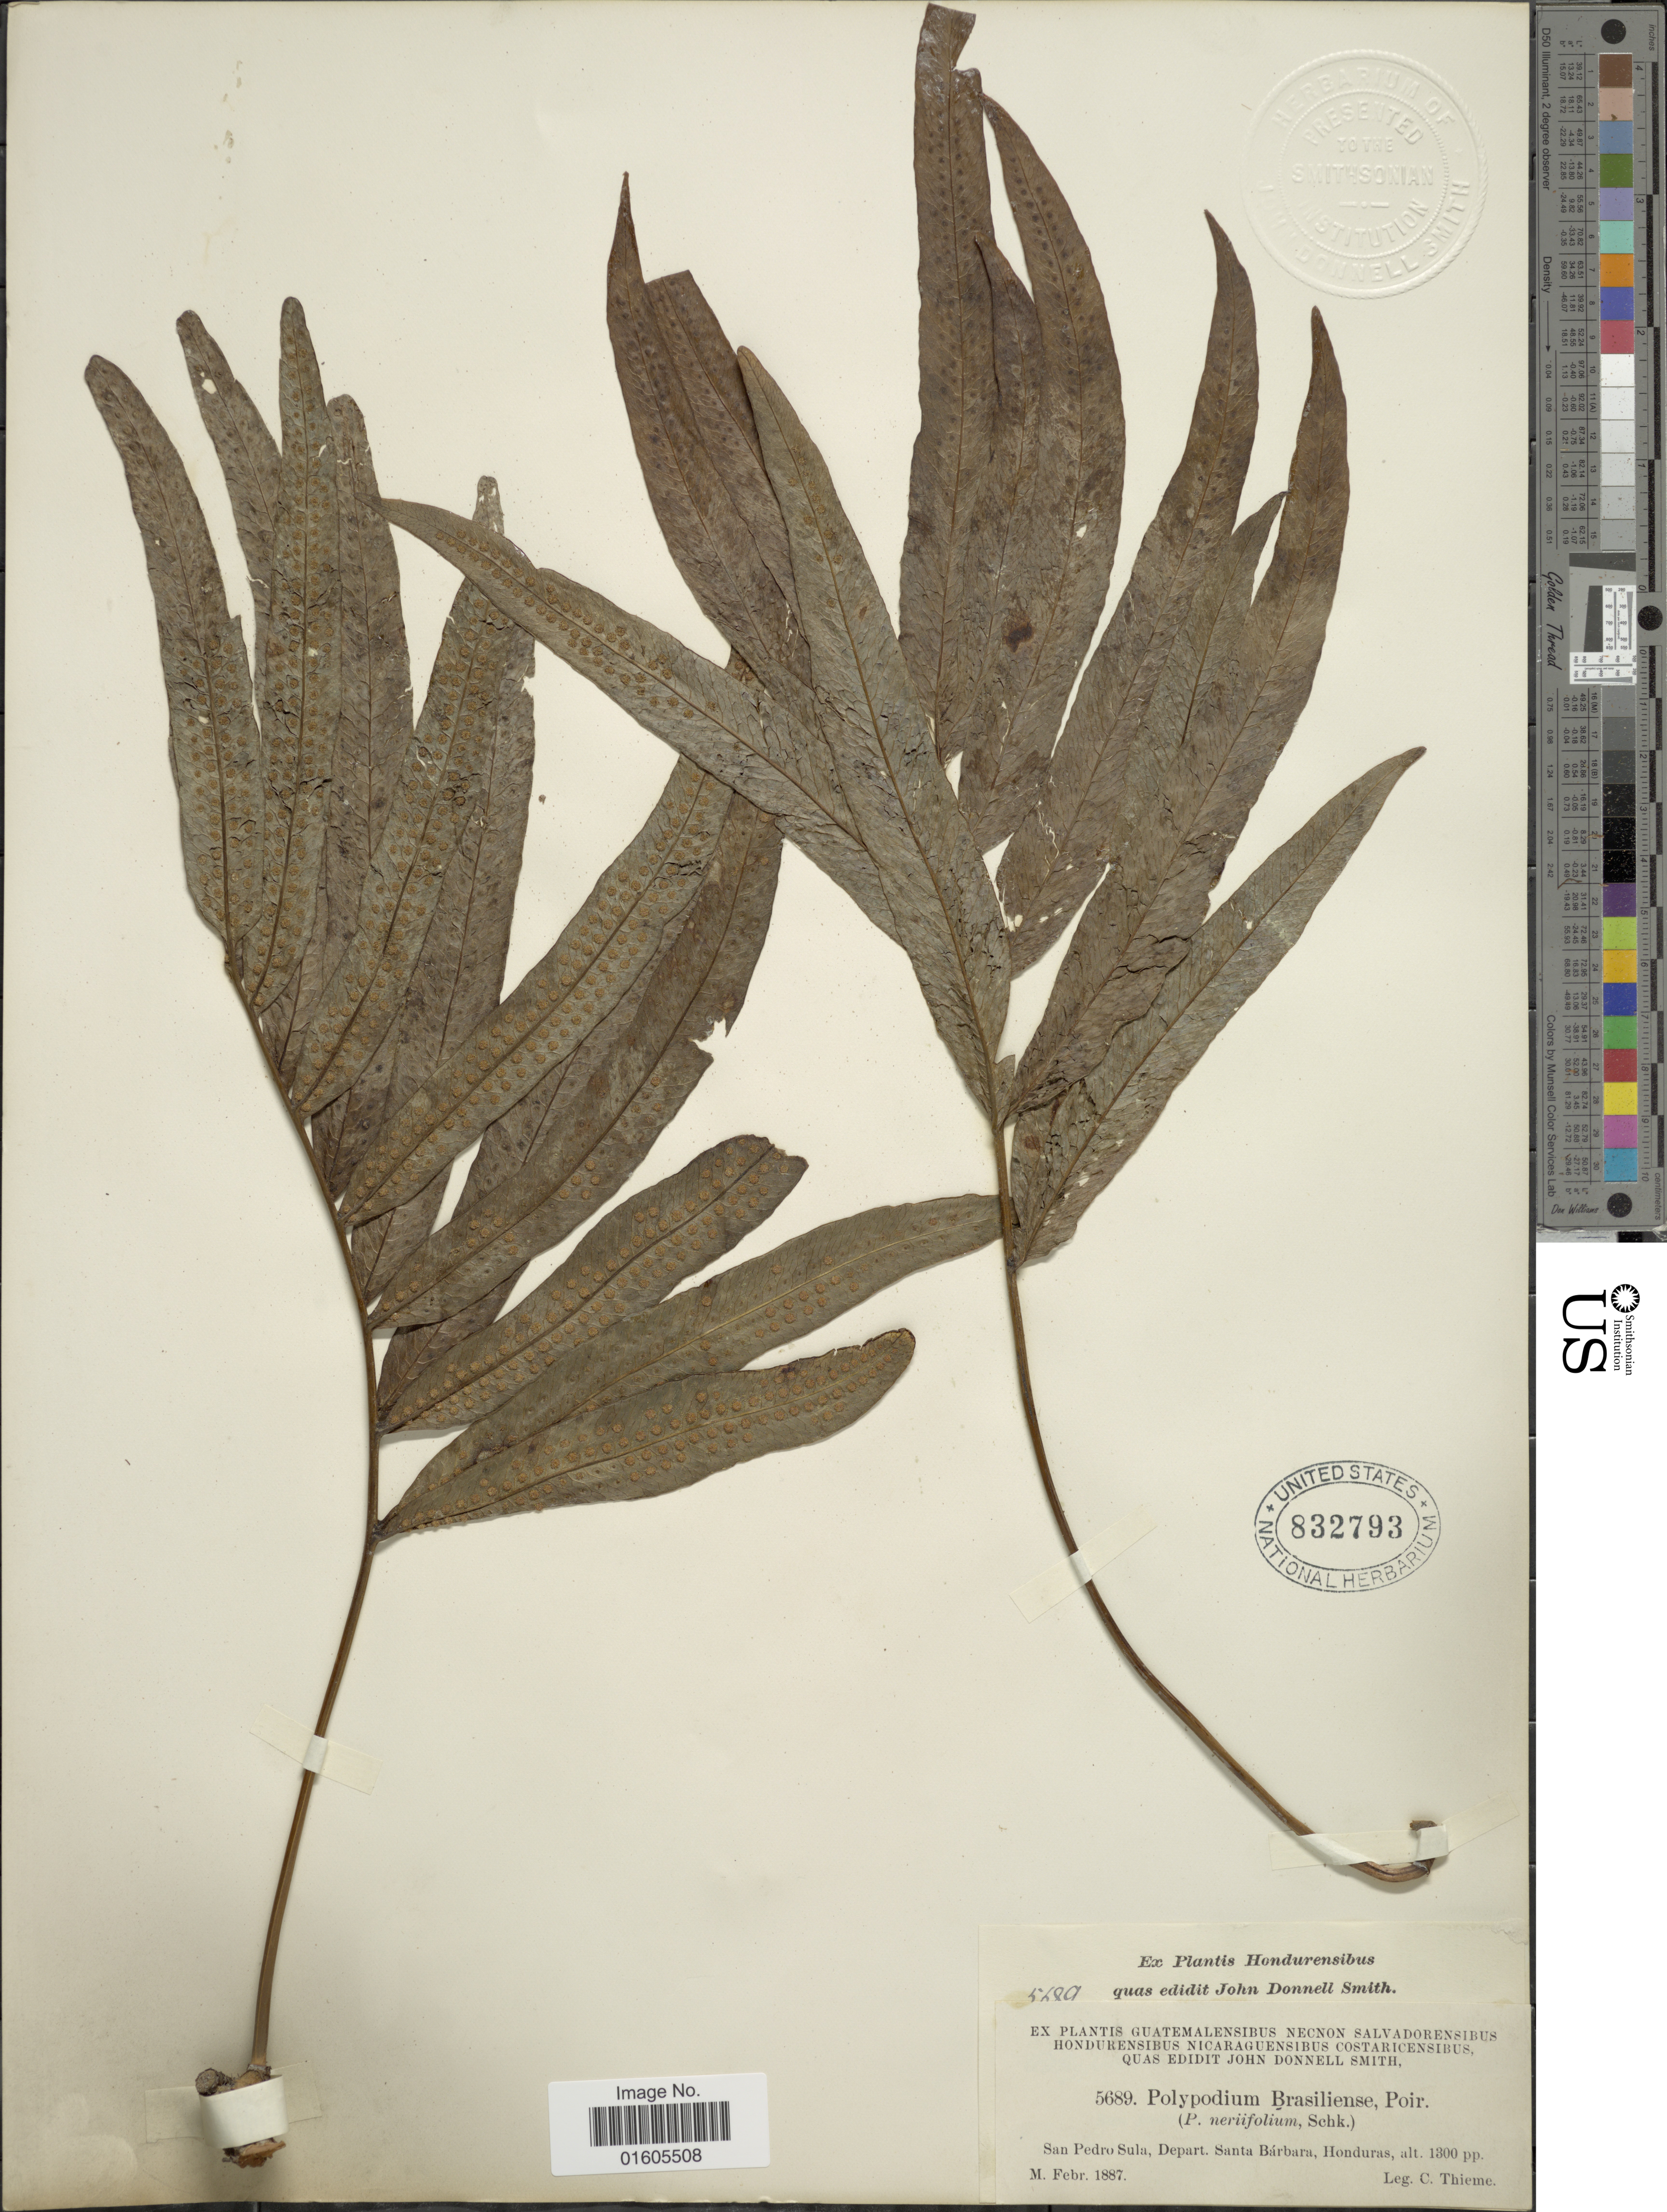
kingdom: Plantae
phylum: Tracheophyta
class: Polypodiopsida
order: Polypodiales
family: Polypodiaceae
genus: Serpocaulon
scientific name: Serpocaulon triseriale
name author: (Sw.) A.R. Sm.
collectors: C. Thieme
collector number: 5689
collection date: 1887-02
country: Honduras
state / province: Santa Bárbara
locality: San pedro Sula, Depart Santa Bárbara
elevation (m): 396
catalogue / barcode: US 832793